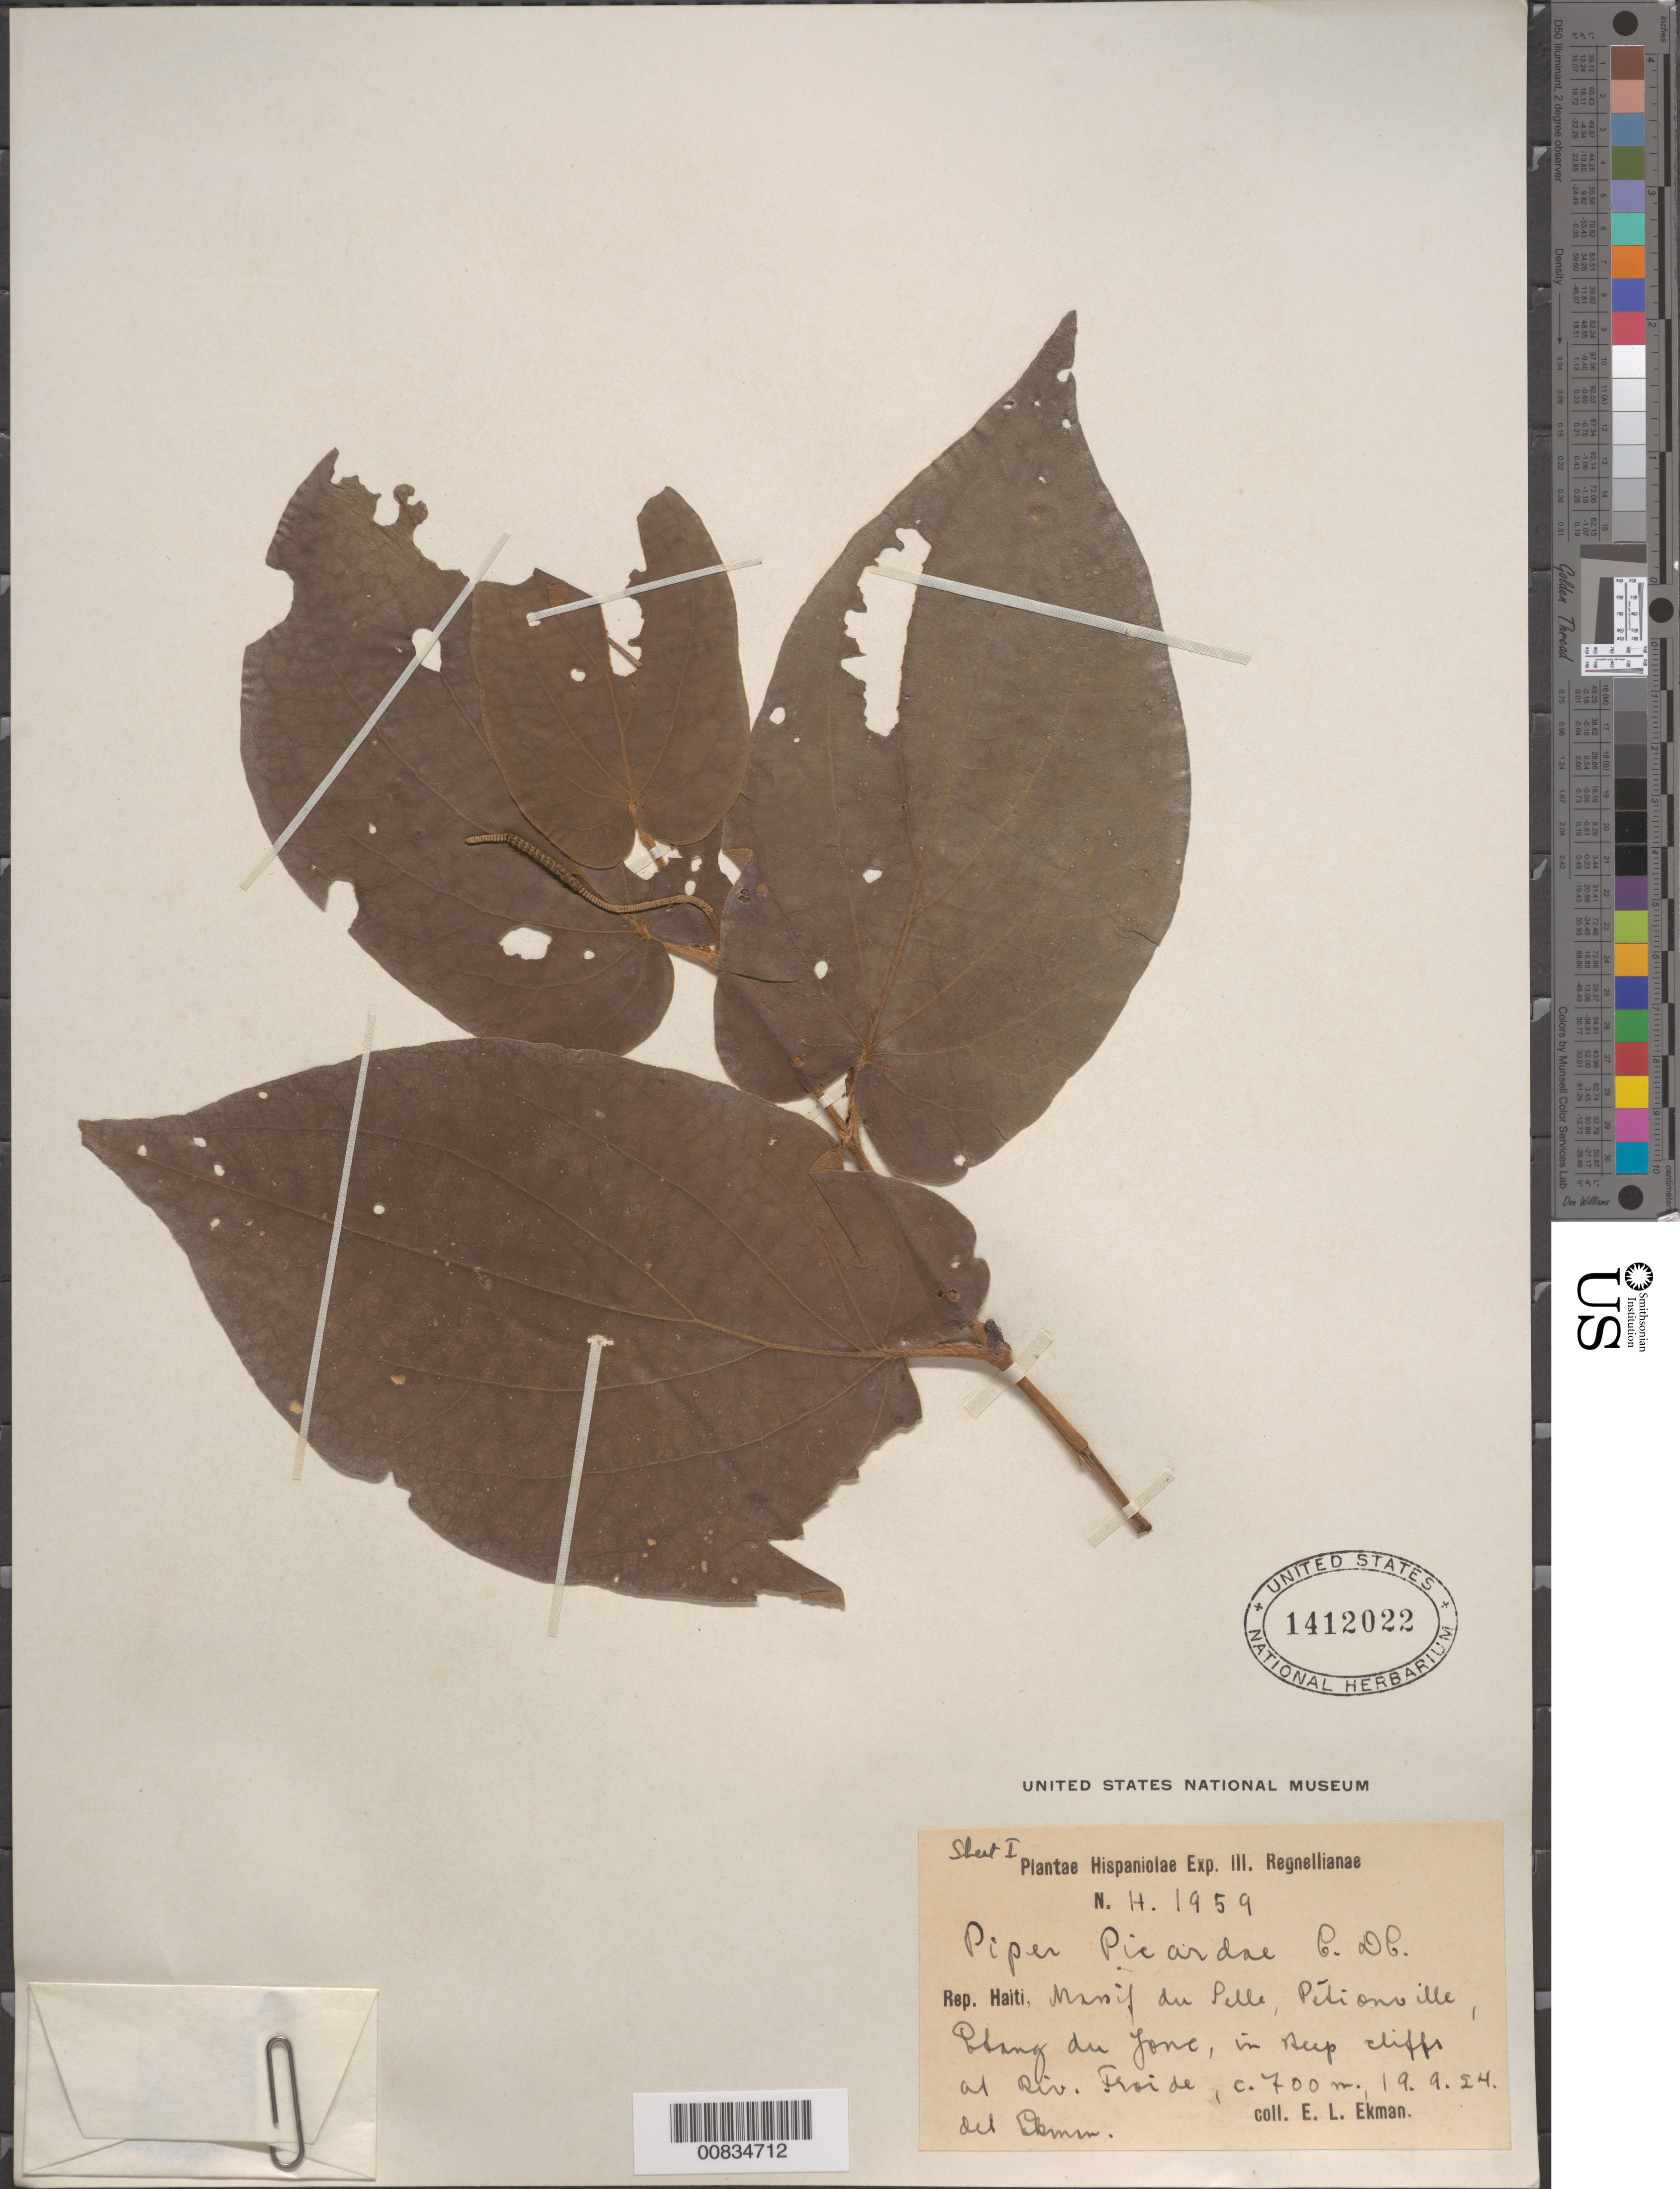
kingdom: Plantae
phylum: Tracheophyta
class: Magnoliopsida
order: Piperales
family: Piperaceae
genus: Piper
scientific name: Piper picardae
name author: C. DC.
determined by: Ekman, E. L.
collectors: E. L. Ekman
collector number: H 1959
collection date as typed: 19 Sep 1924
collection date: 1924-09-19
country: Haiti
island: Hispaniola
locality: Massif de la Selle, Pétionville, Etang du Jonc , in deep cliffs at Riv. Froide.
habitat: Deep cliffs.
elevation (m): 700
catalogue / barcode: US 1412022